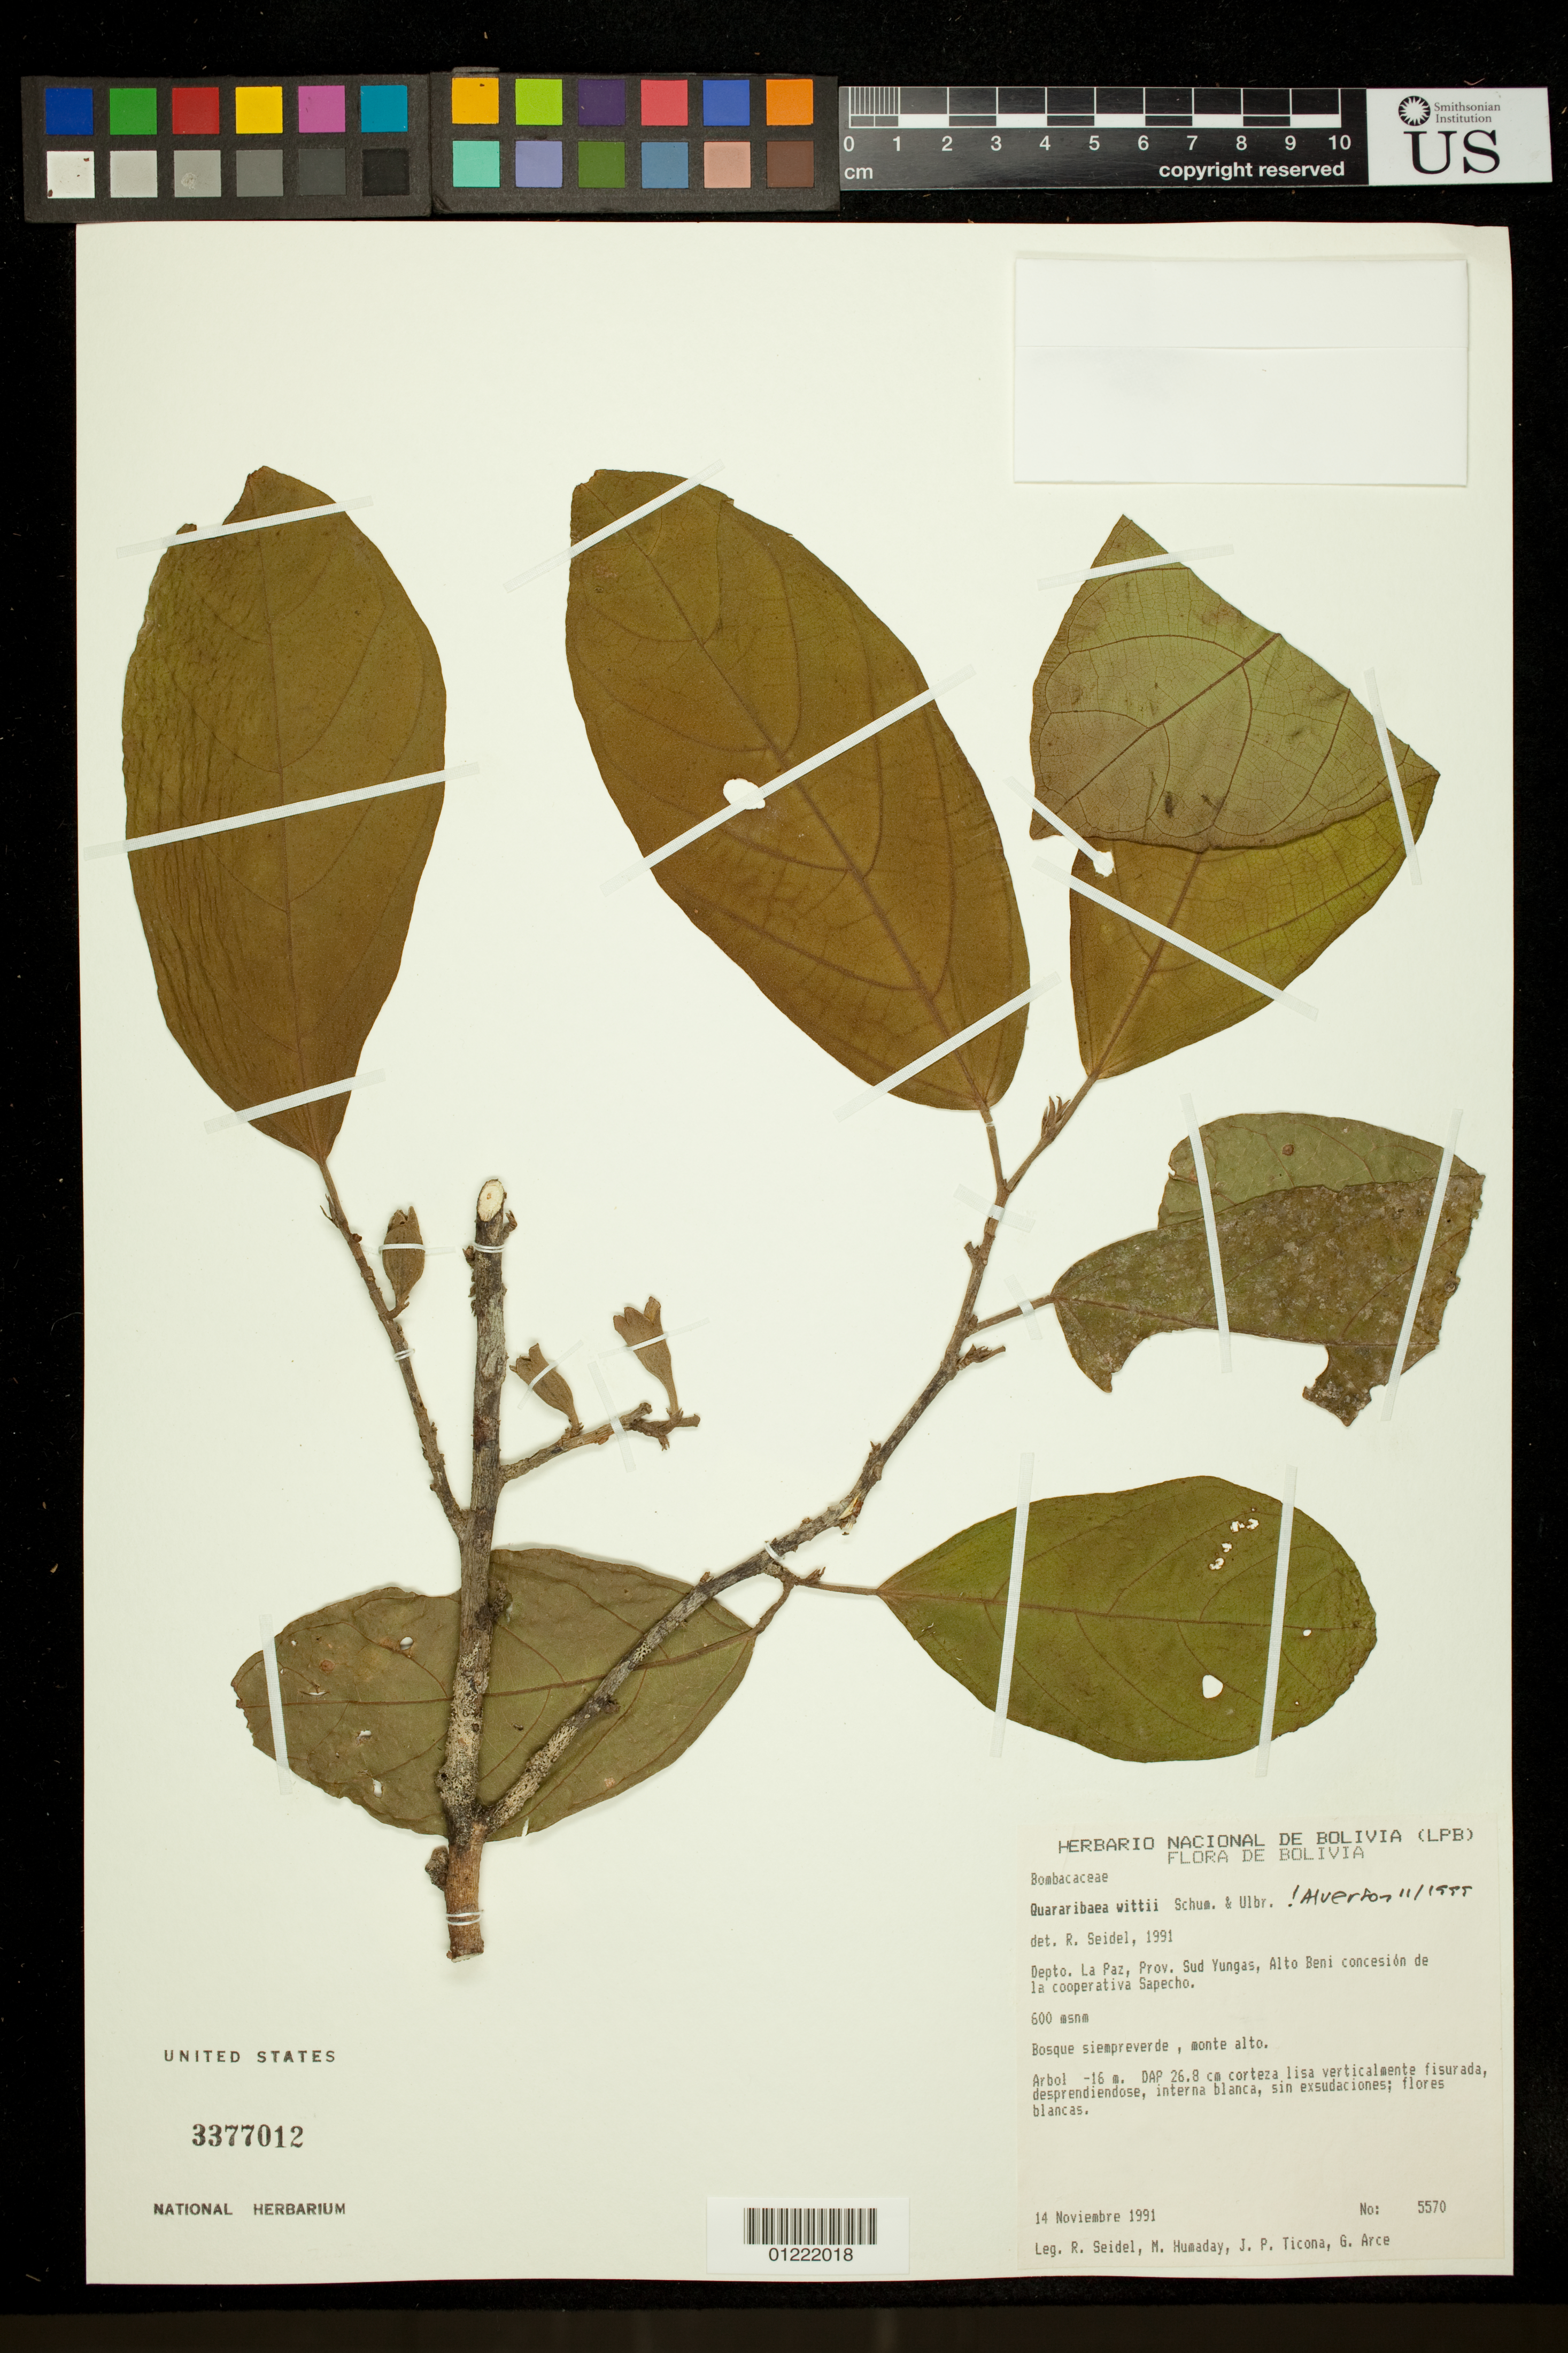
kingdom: Plantae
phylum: Tracheophyta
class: Magnoliopsida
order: Malvales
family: Malvaceae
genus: Quararibea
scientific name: Quararibea wittii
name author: K. Schum. & Ulbr.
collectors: R. Seidel, M. Humaday, J. Ticona & G. Arce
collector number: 5570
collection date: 1991-11-14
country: Bolivia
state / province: La Paz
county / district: Sud Yungas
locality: Alto Beni concesion de la cooperativa Sapecho.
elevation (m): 600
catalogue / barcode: US 3377012